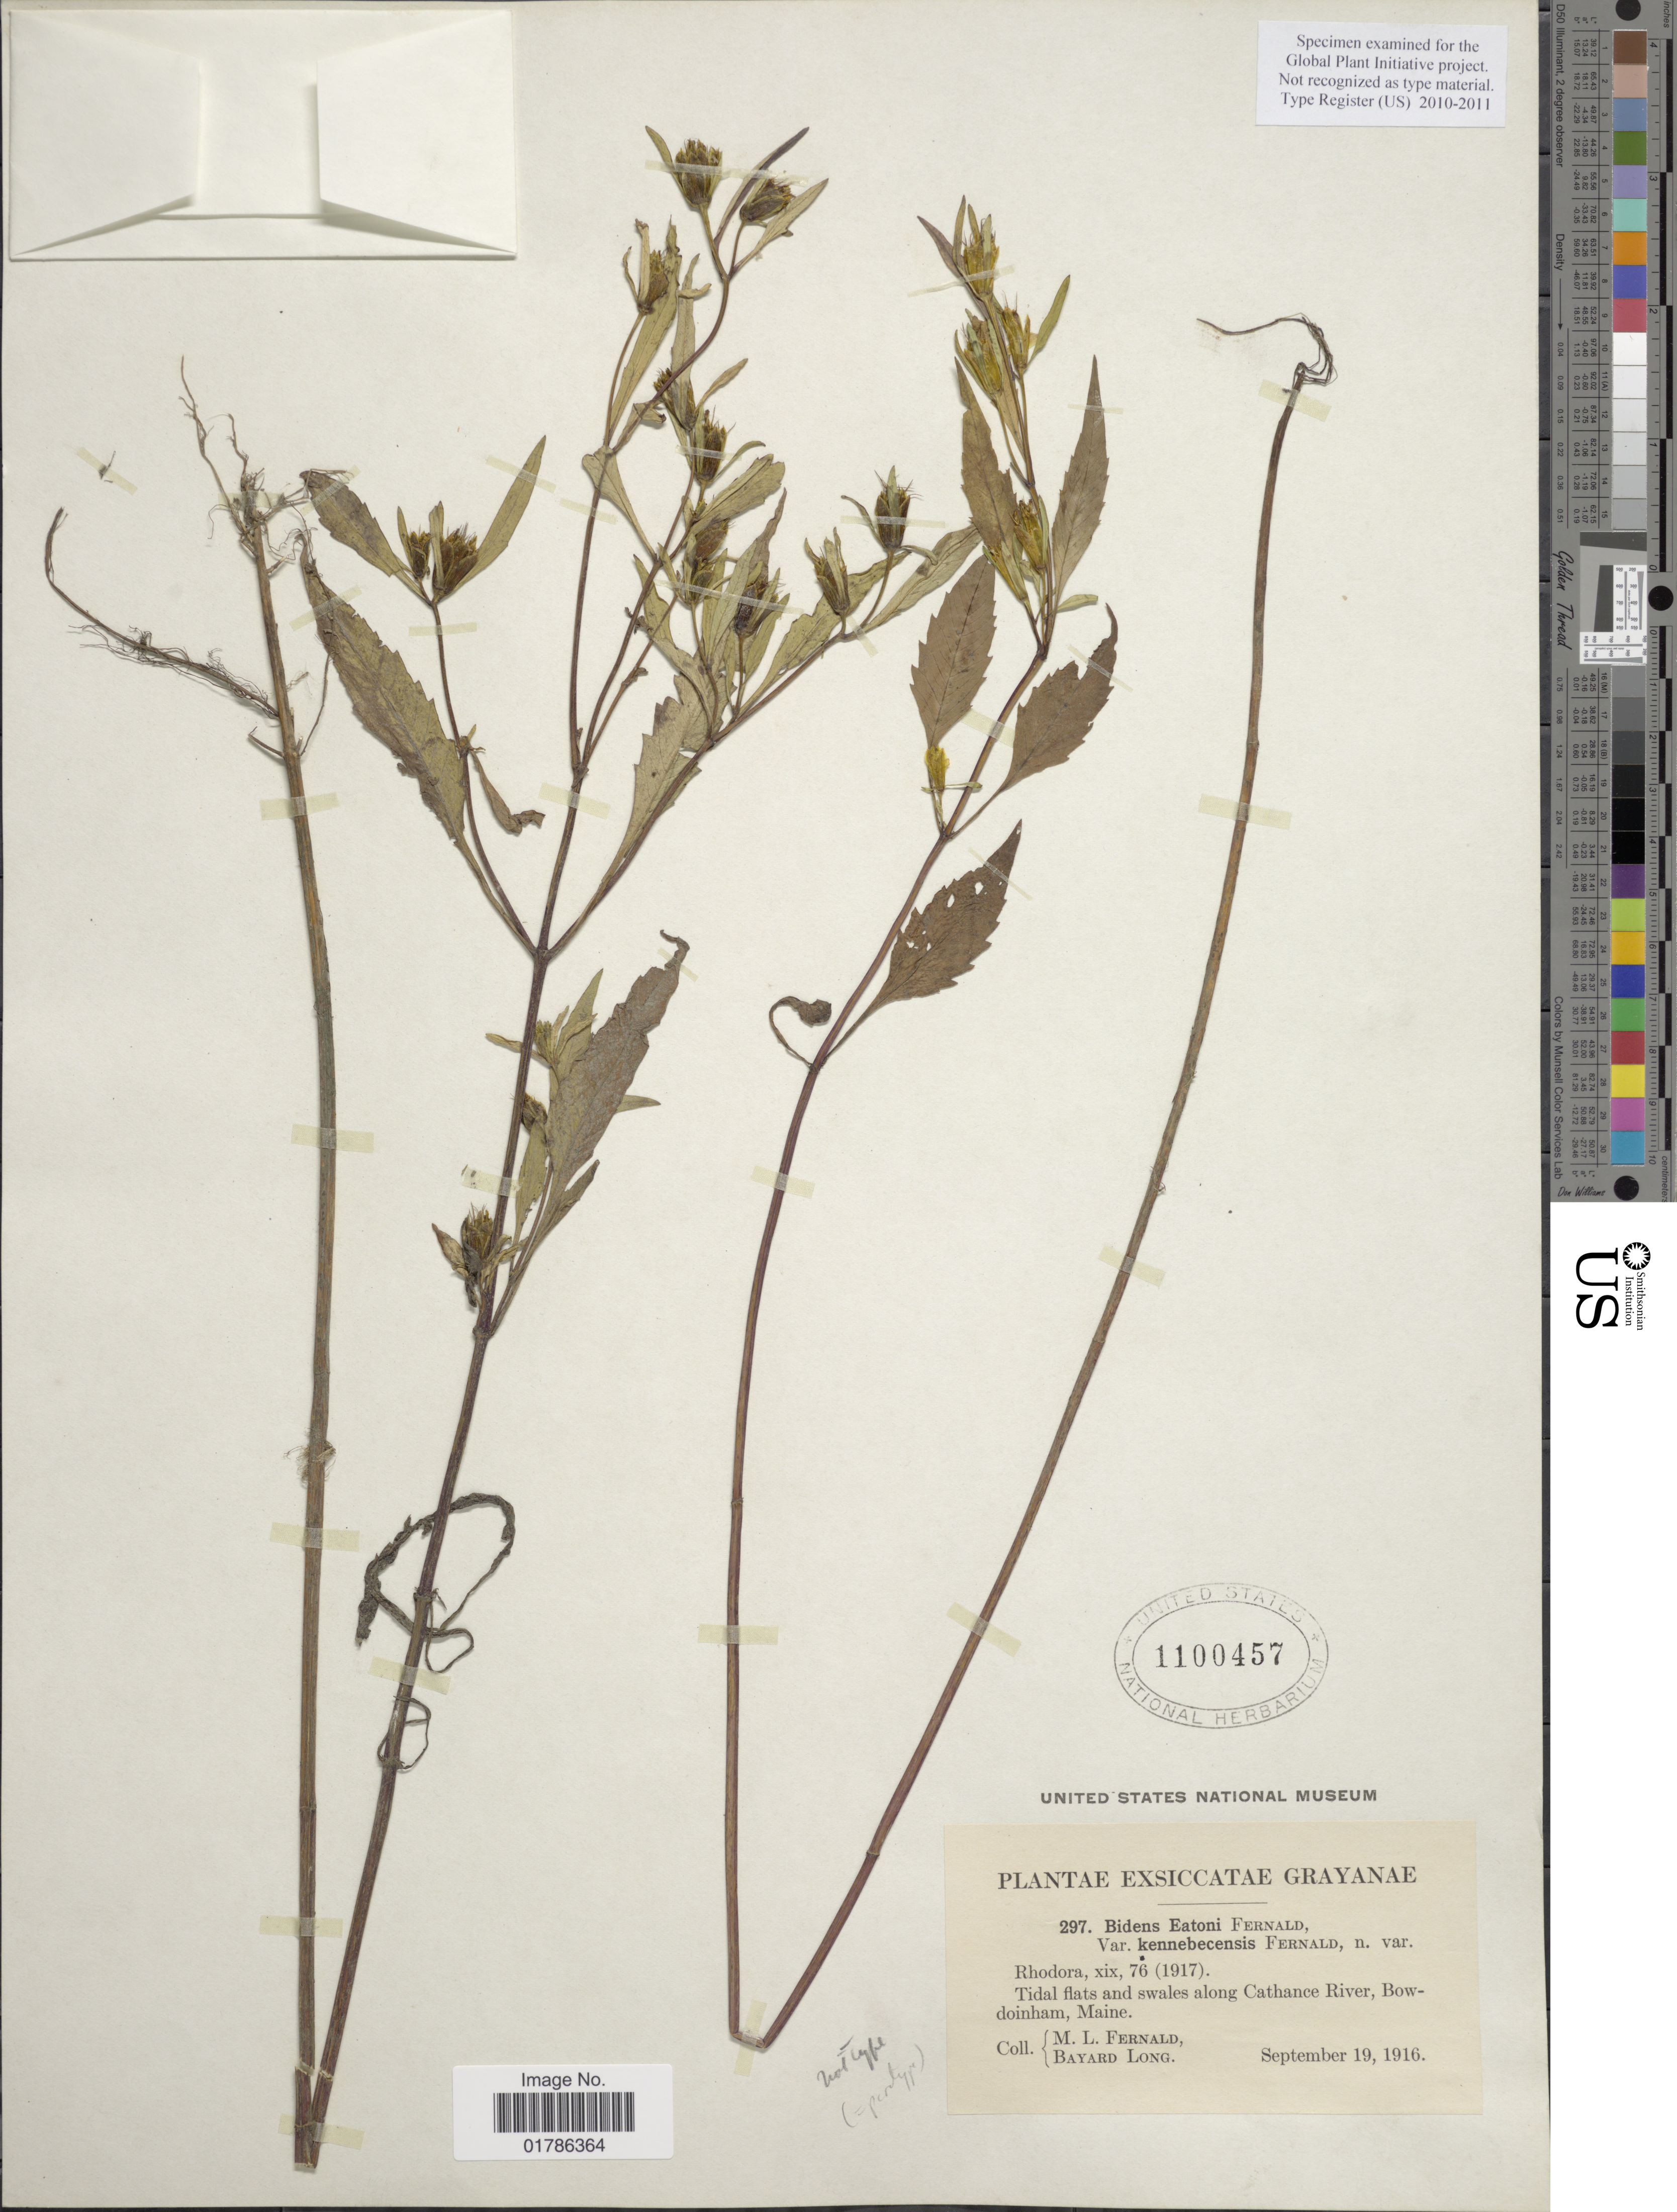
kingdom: Plantae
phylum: Tracheophyta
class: Magnoliopsida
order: Asterales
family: Asteraceae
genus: Bidens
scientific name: Bidens eatonii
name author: Fernald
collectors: M. L. Fernald & B. Long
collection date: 1916-09-19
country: United States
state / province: Maine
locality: Exsiccatae Grayanae, Tidal Flats and swales along Cathance River, Bowdoinham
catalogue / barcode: US 1100457